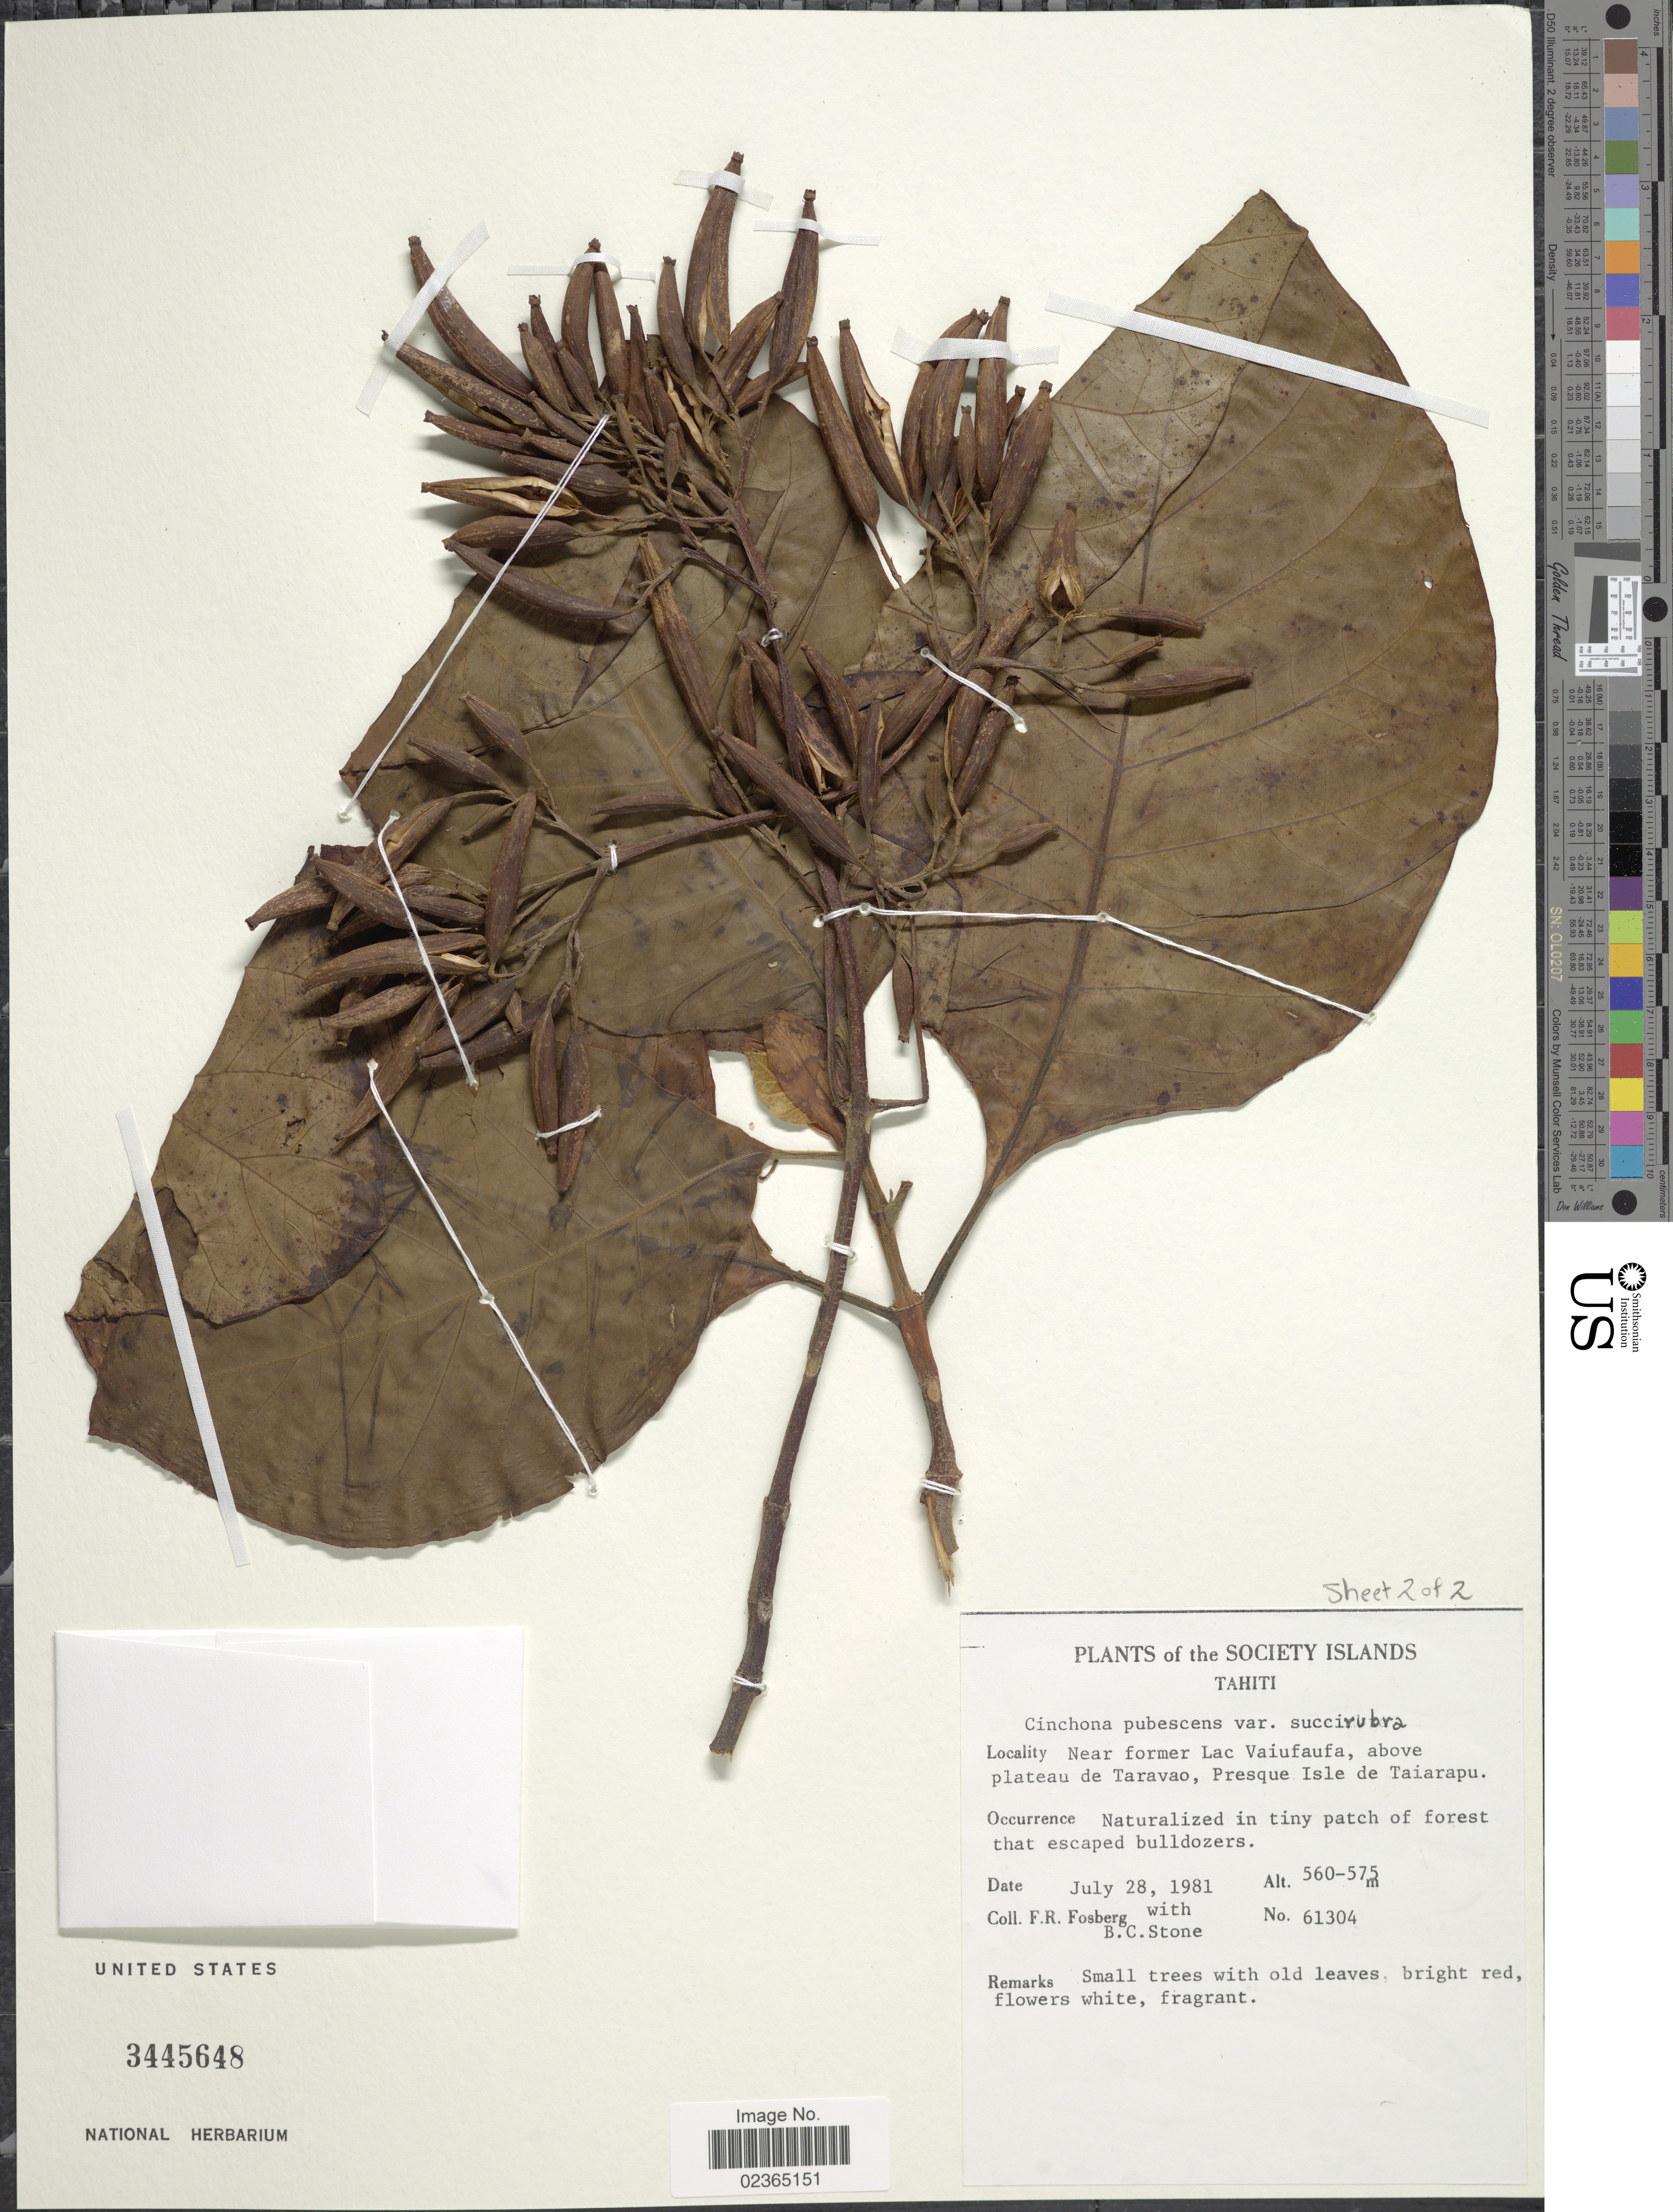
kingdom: Plantae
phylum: Tracheophyta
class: Magnoliopsida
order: Gentianales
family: Rubiaceae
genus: Cinchona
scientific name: Cinchona pubescens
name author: Vahl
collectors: F. R. Fosberg & B. C. Stone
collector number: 61304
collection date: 1981-07-28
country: French Polynesia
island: Tahiti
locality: Society Islands, Tahiti, Near former Lac Vaiufaufa, above plateau de Taravao, Presque Isle de Taiarapu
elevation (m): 560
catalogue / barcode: US 3445648